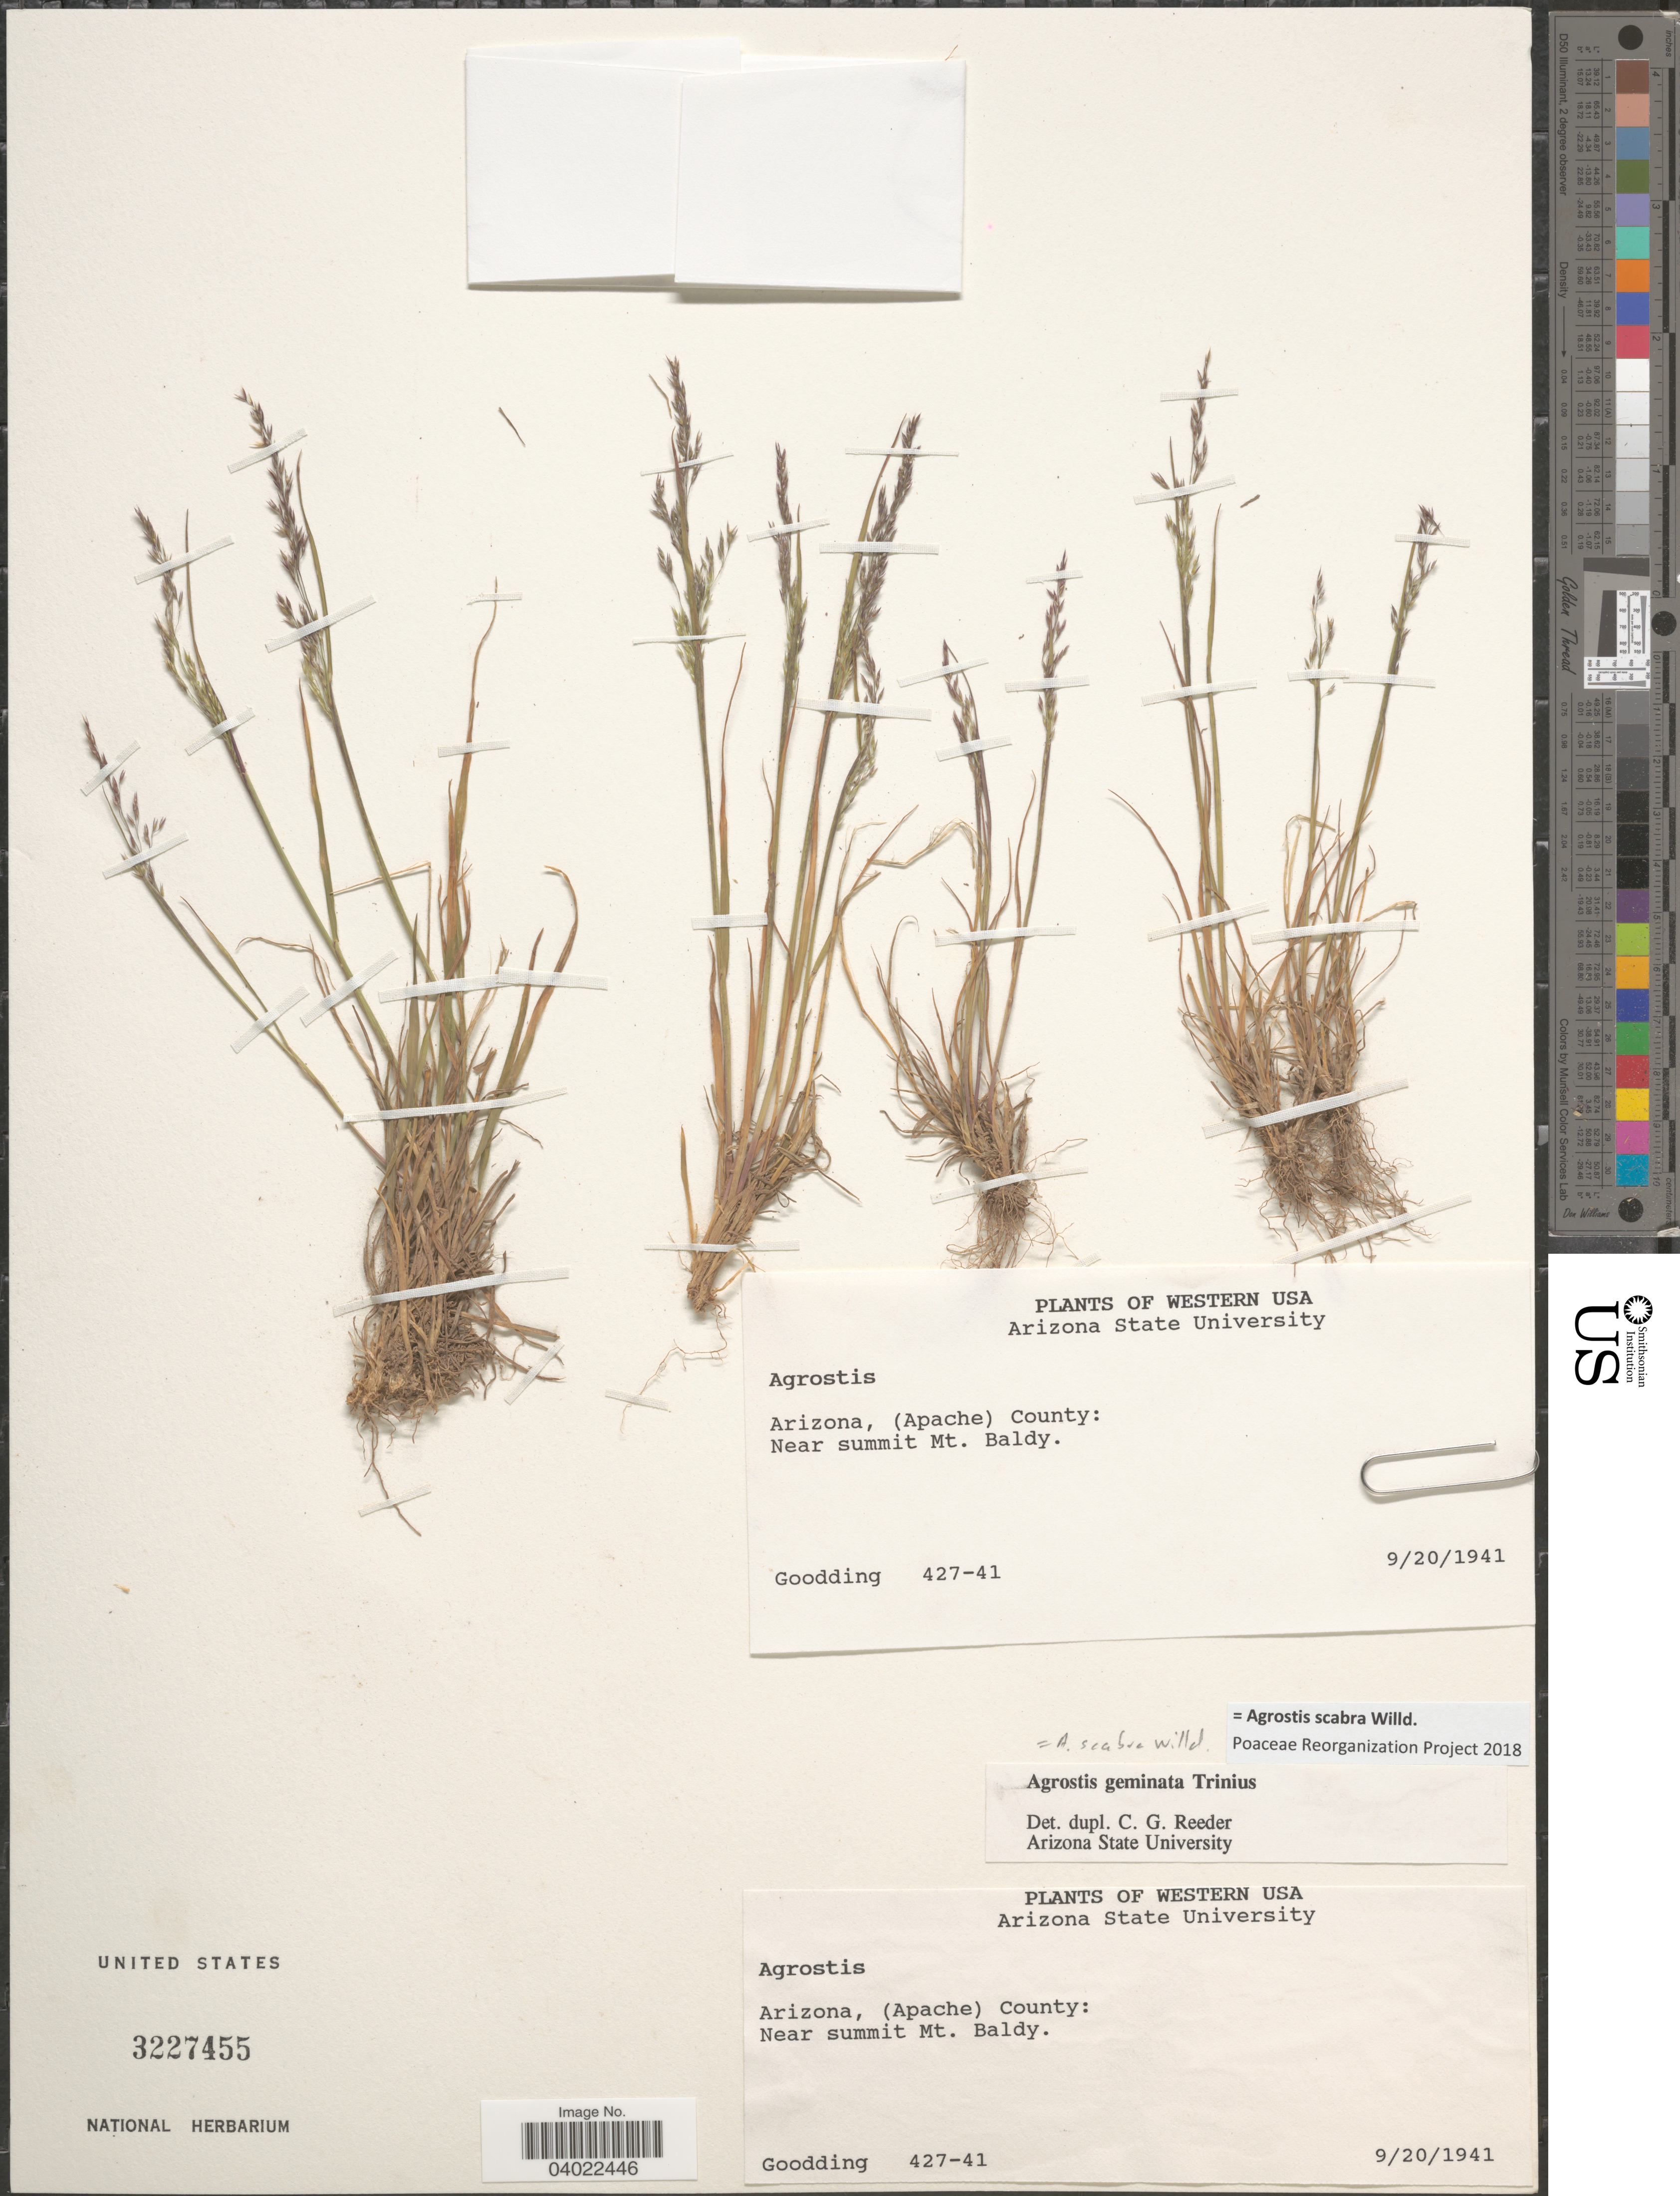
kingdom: Plantae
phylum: Tracheophyta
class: Liliopsida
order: Poales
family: Poaceae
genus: Agrostis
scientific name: Agrostis scabra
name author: Willd.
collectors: Goodding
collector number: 427-41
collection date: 1941-09-20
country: United States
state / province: Arizona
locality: Western USA. (Apache) County: Near summit Mt. Baldy.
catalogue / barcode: US 3227455